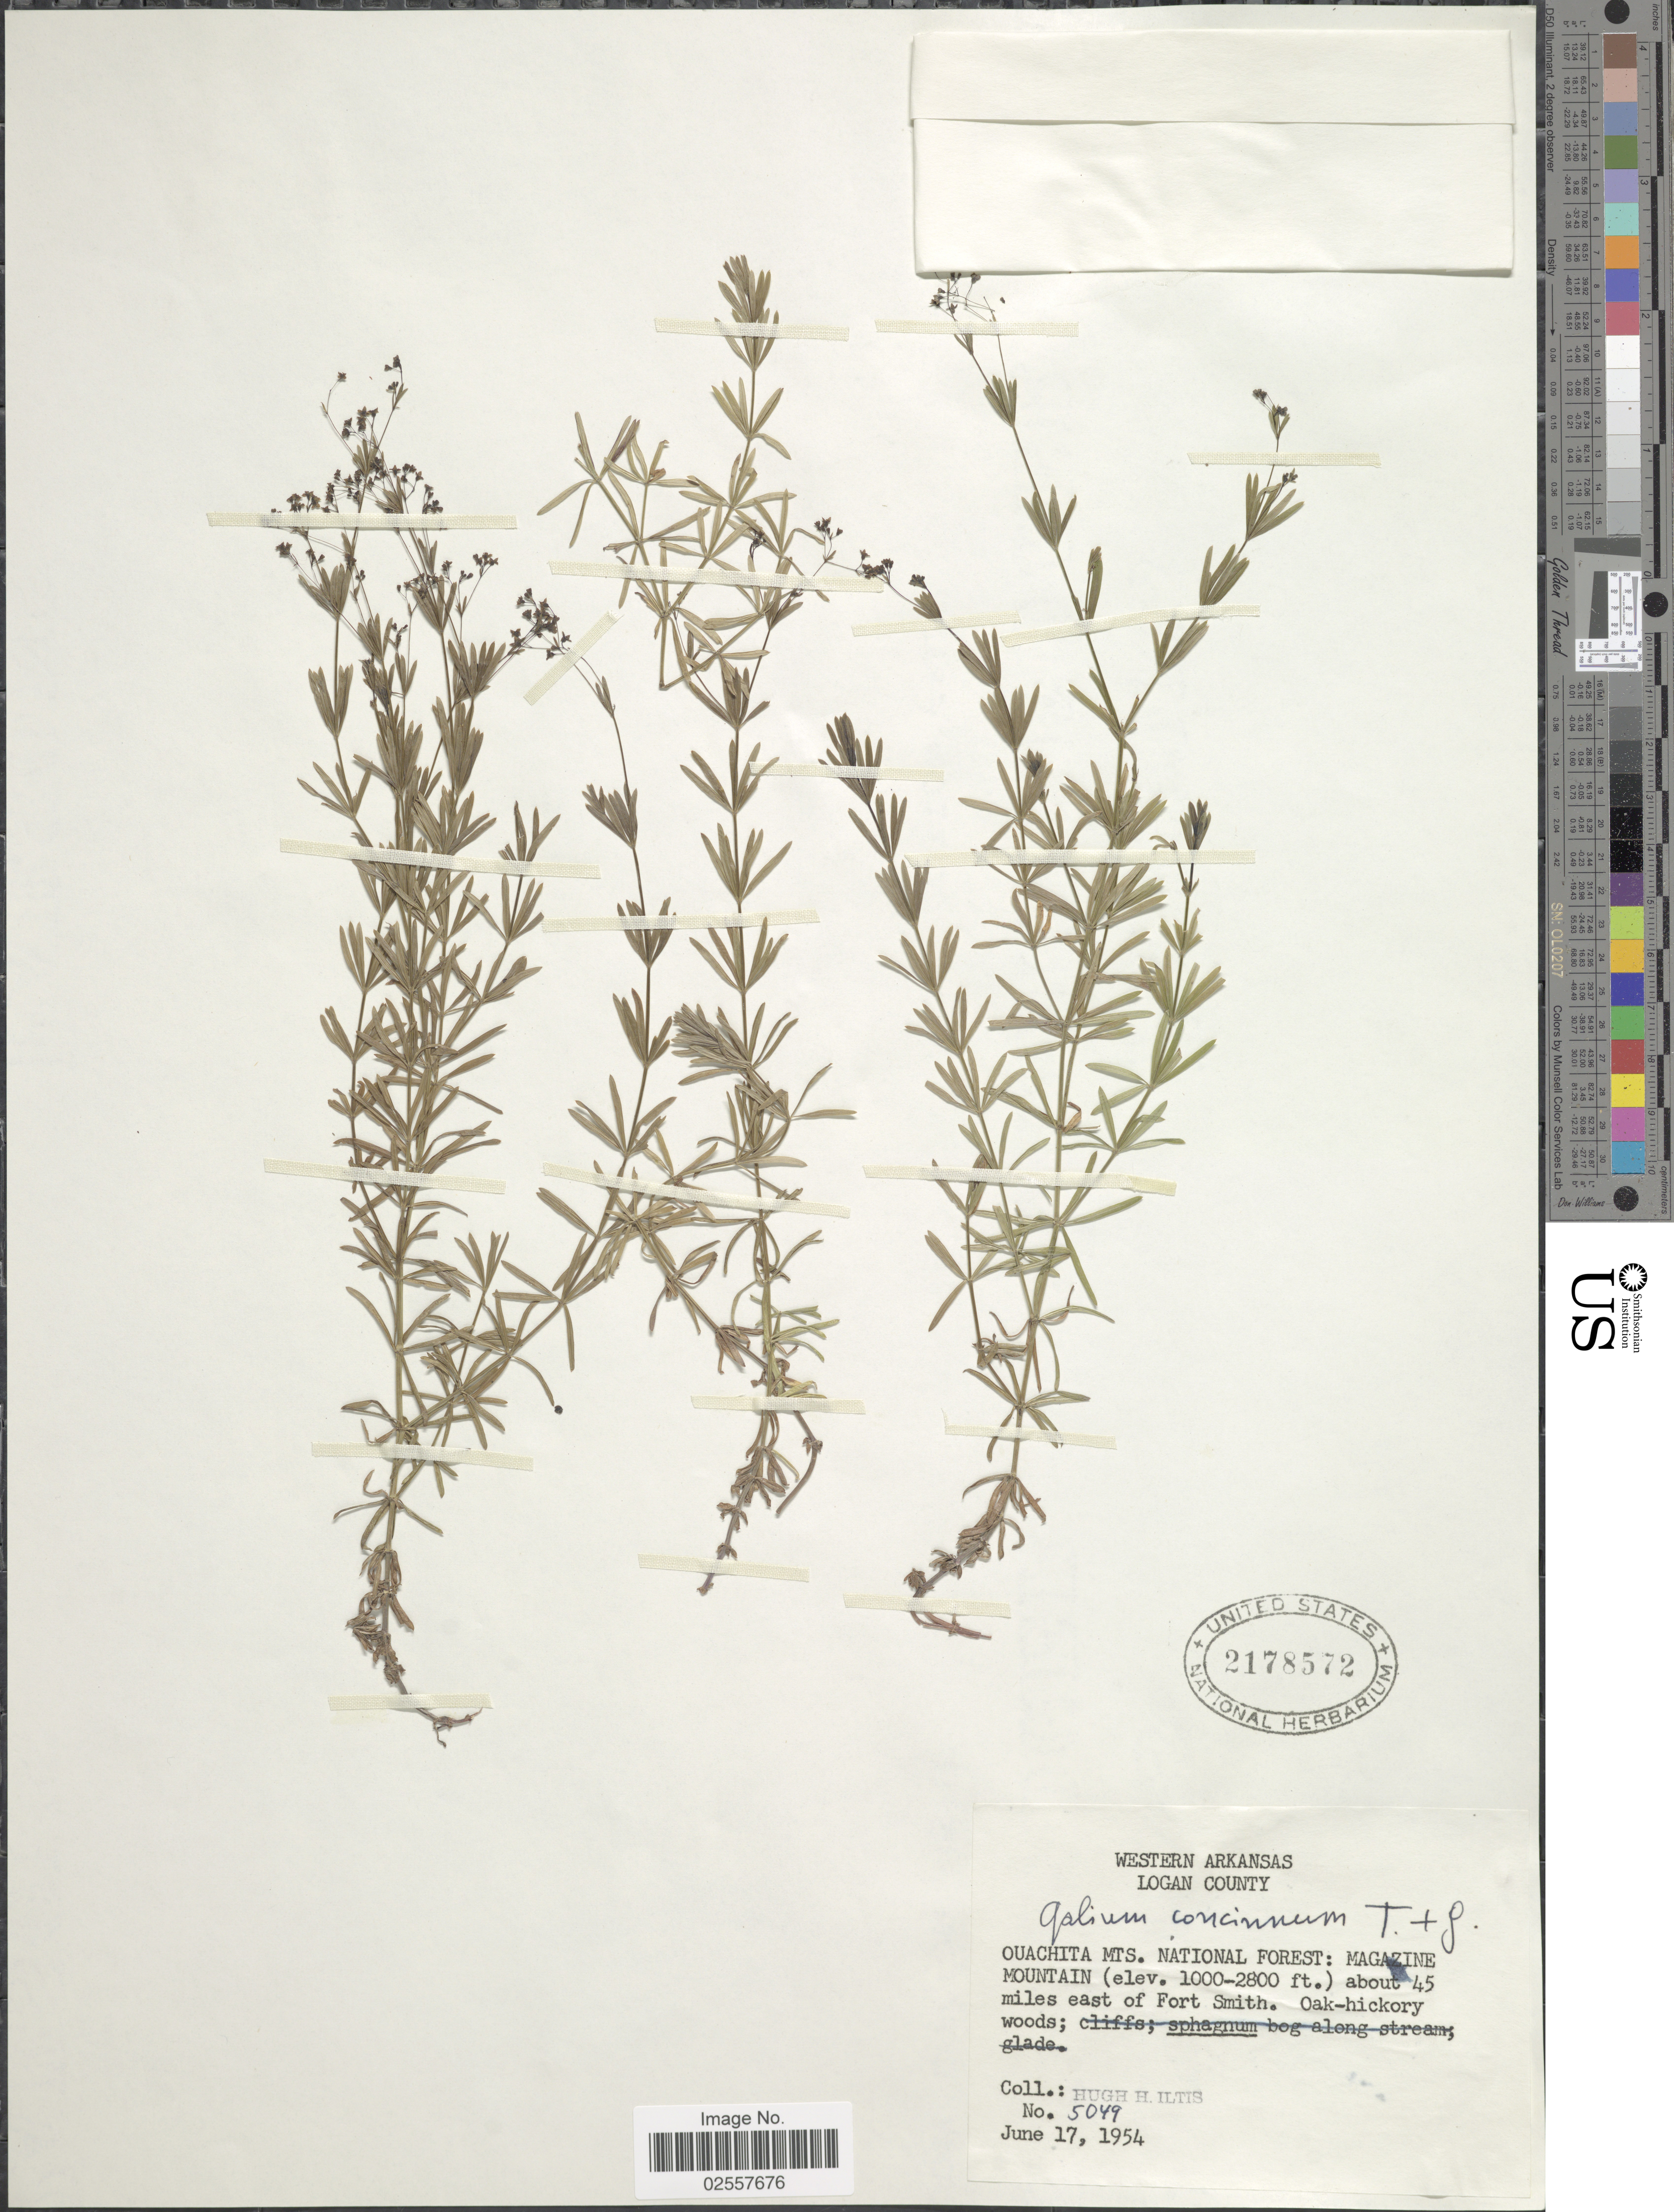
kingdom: Plantae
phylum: Tracheophyta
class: Magnoliopsida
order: Gentianales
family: Rubiaceae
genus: Galium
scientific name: Galium concinnum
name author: Torr. & A. Gray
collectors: H. Iltis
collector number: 5049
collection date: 1954-06-17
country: United States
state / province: Arkansas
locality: Western Arkansas. Logan County. Ouachita Mts. National Forest: Magazine Mountain about 45 miles east of Fort Smith.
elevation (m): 305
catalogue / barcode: US 2178572